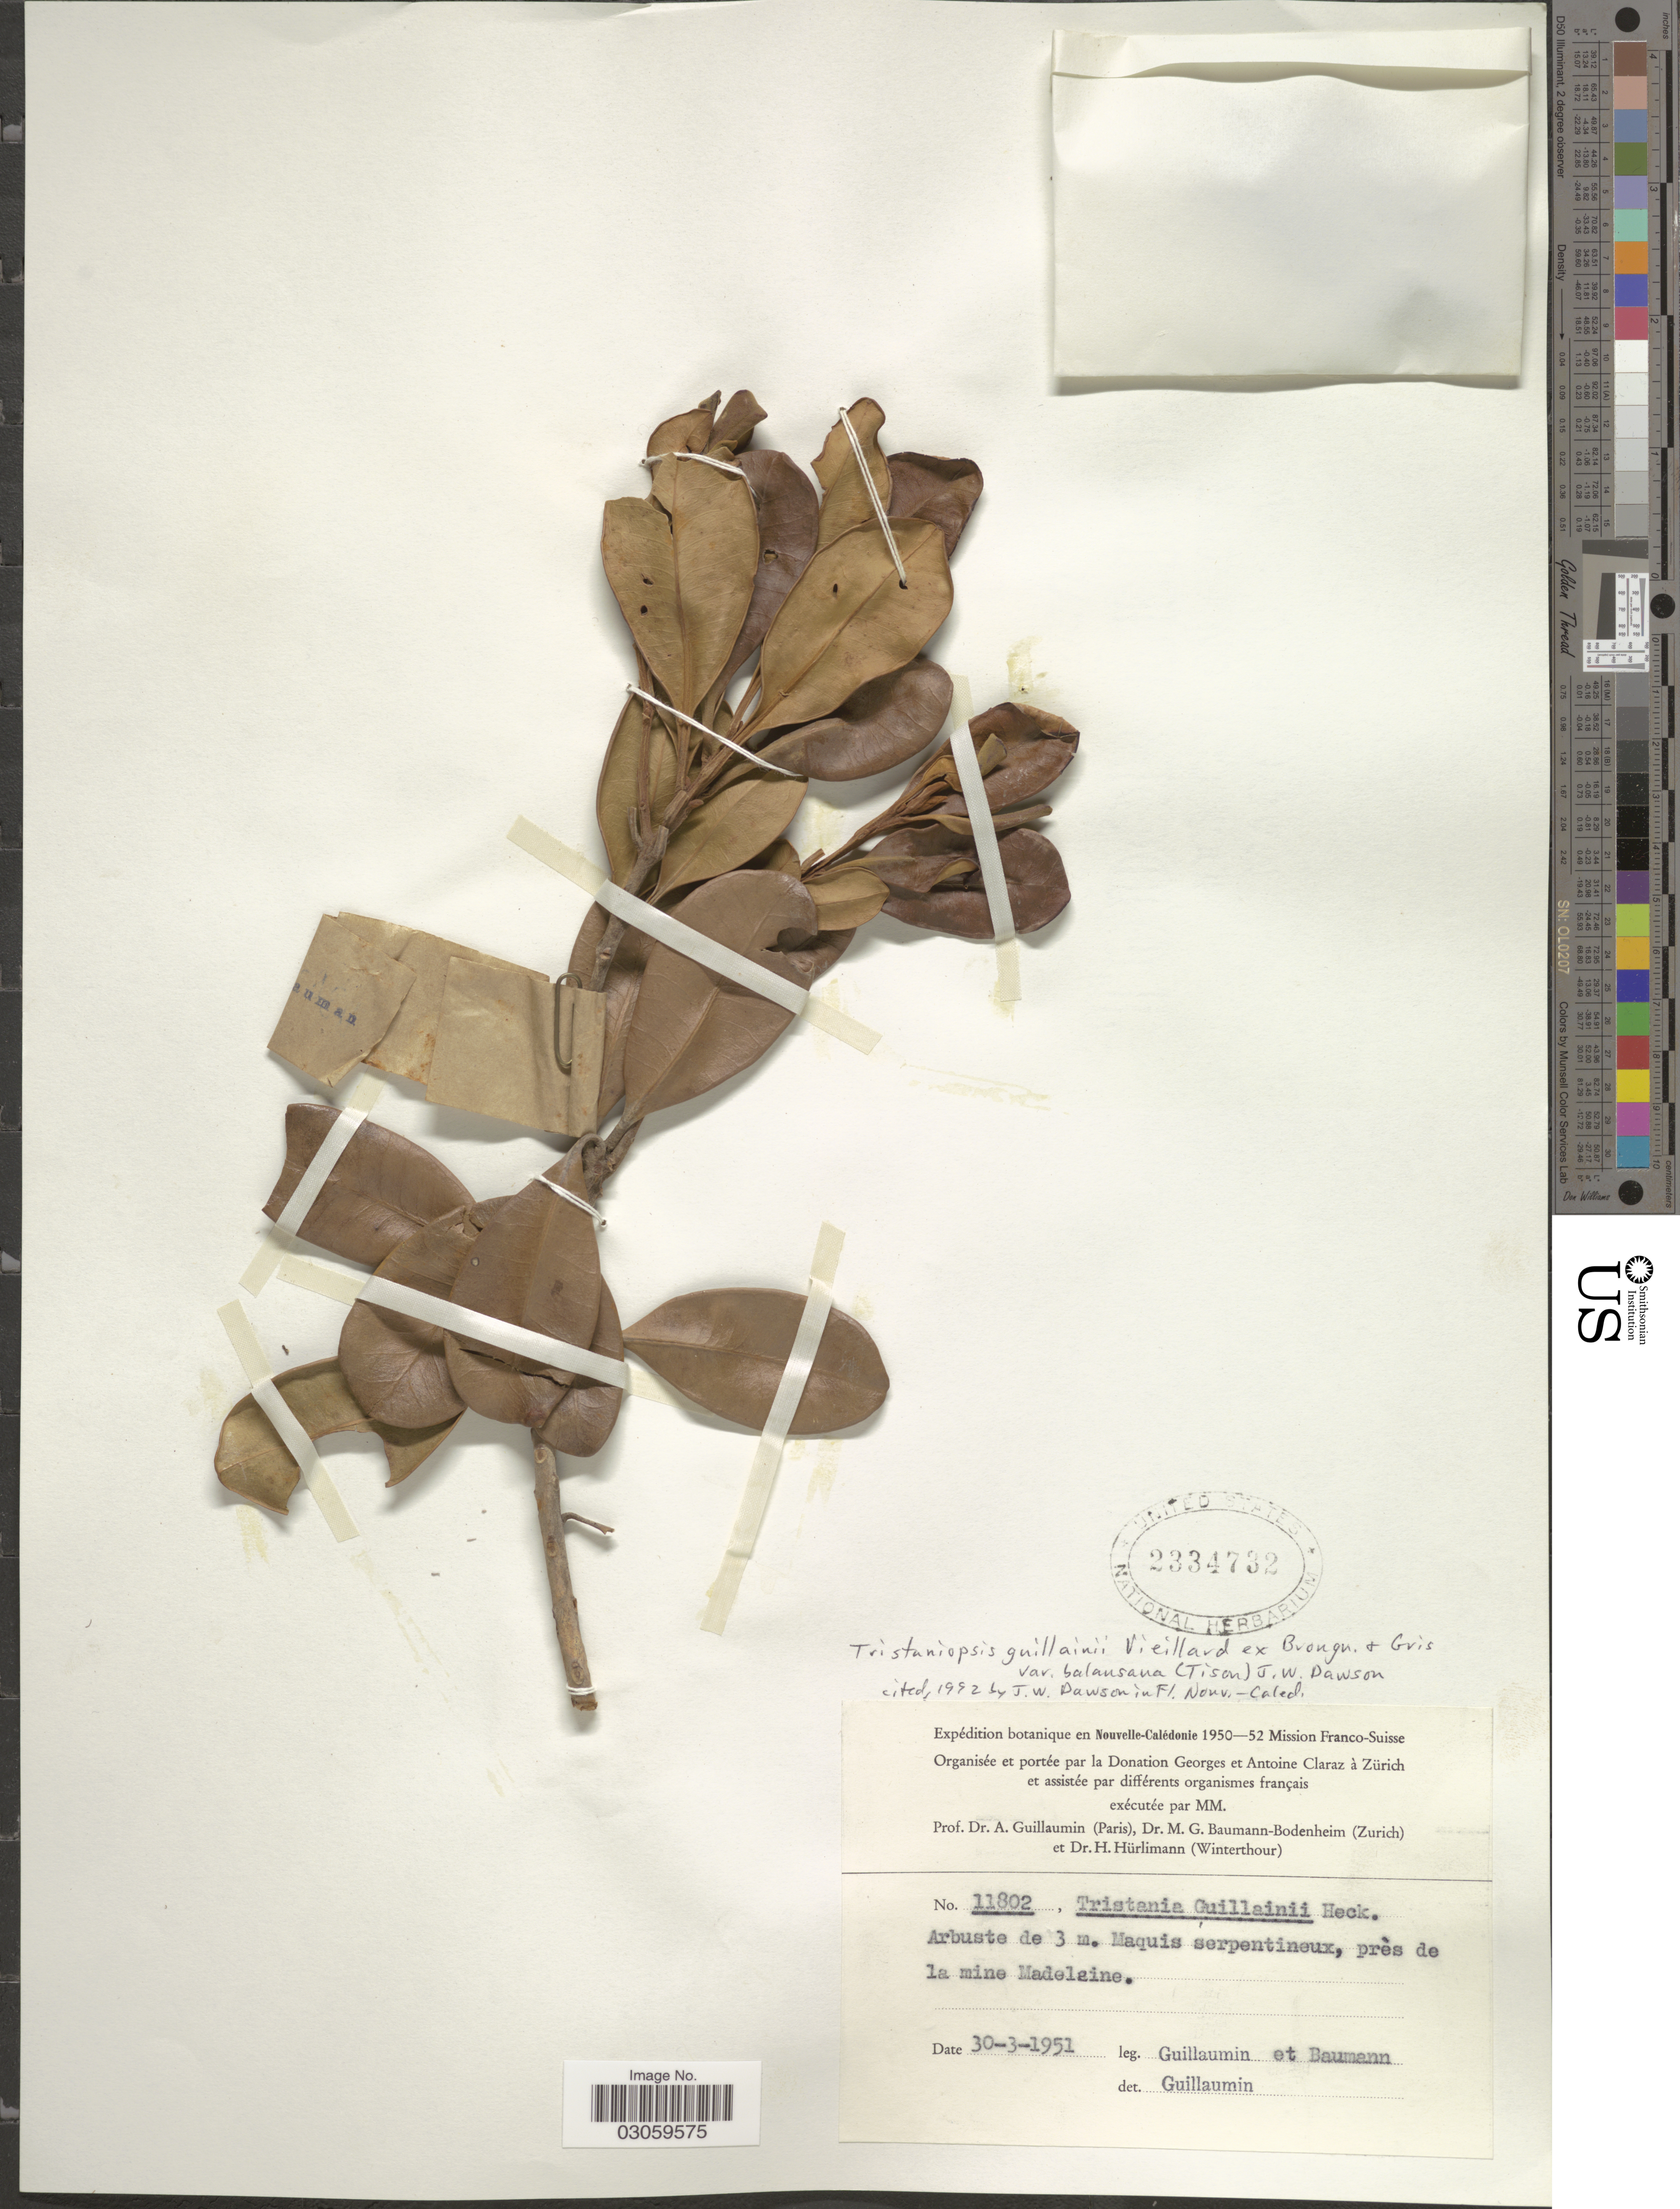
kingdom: Plantae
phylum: Tracheophyta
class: Magnoliopsida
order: Myrtales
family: Myrtaceae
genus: Tristaniopsis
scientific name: Tristaniopsis guillainii var. balansana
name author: (Tison) J.W. Dawson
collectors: A. Guillaumin & M. G. Baumann-Bodenheim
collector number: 11802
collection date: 1951-03-30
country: New Caledonia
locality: Nouvelle-Calédonie. Maquis serpentineux, près de la mine Madeleine.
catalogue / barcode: US 2334732